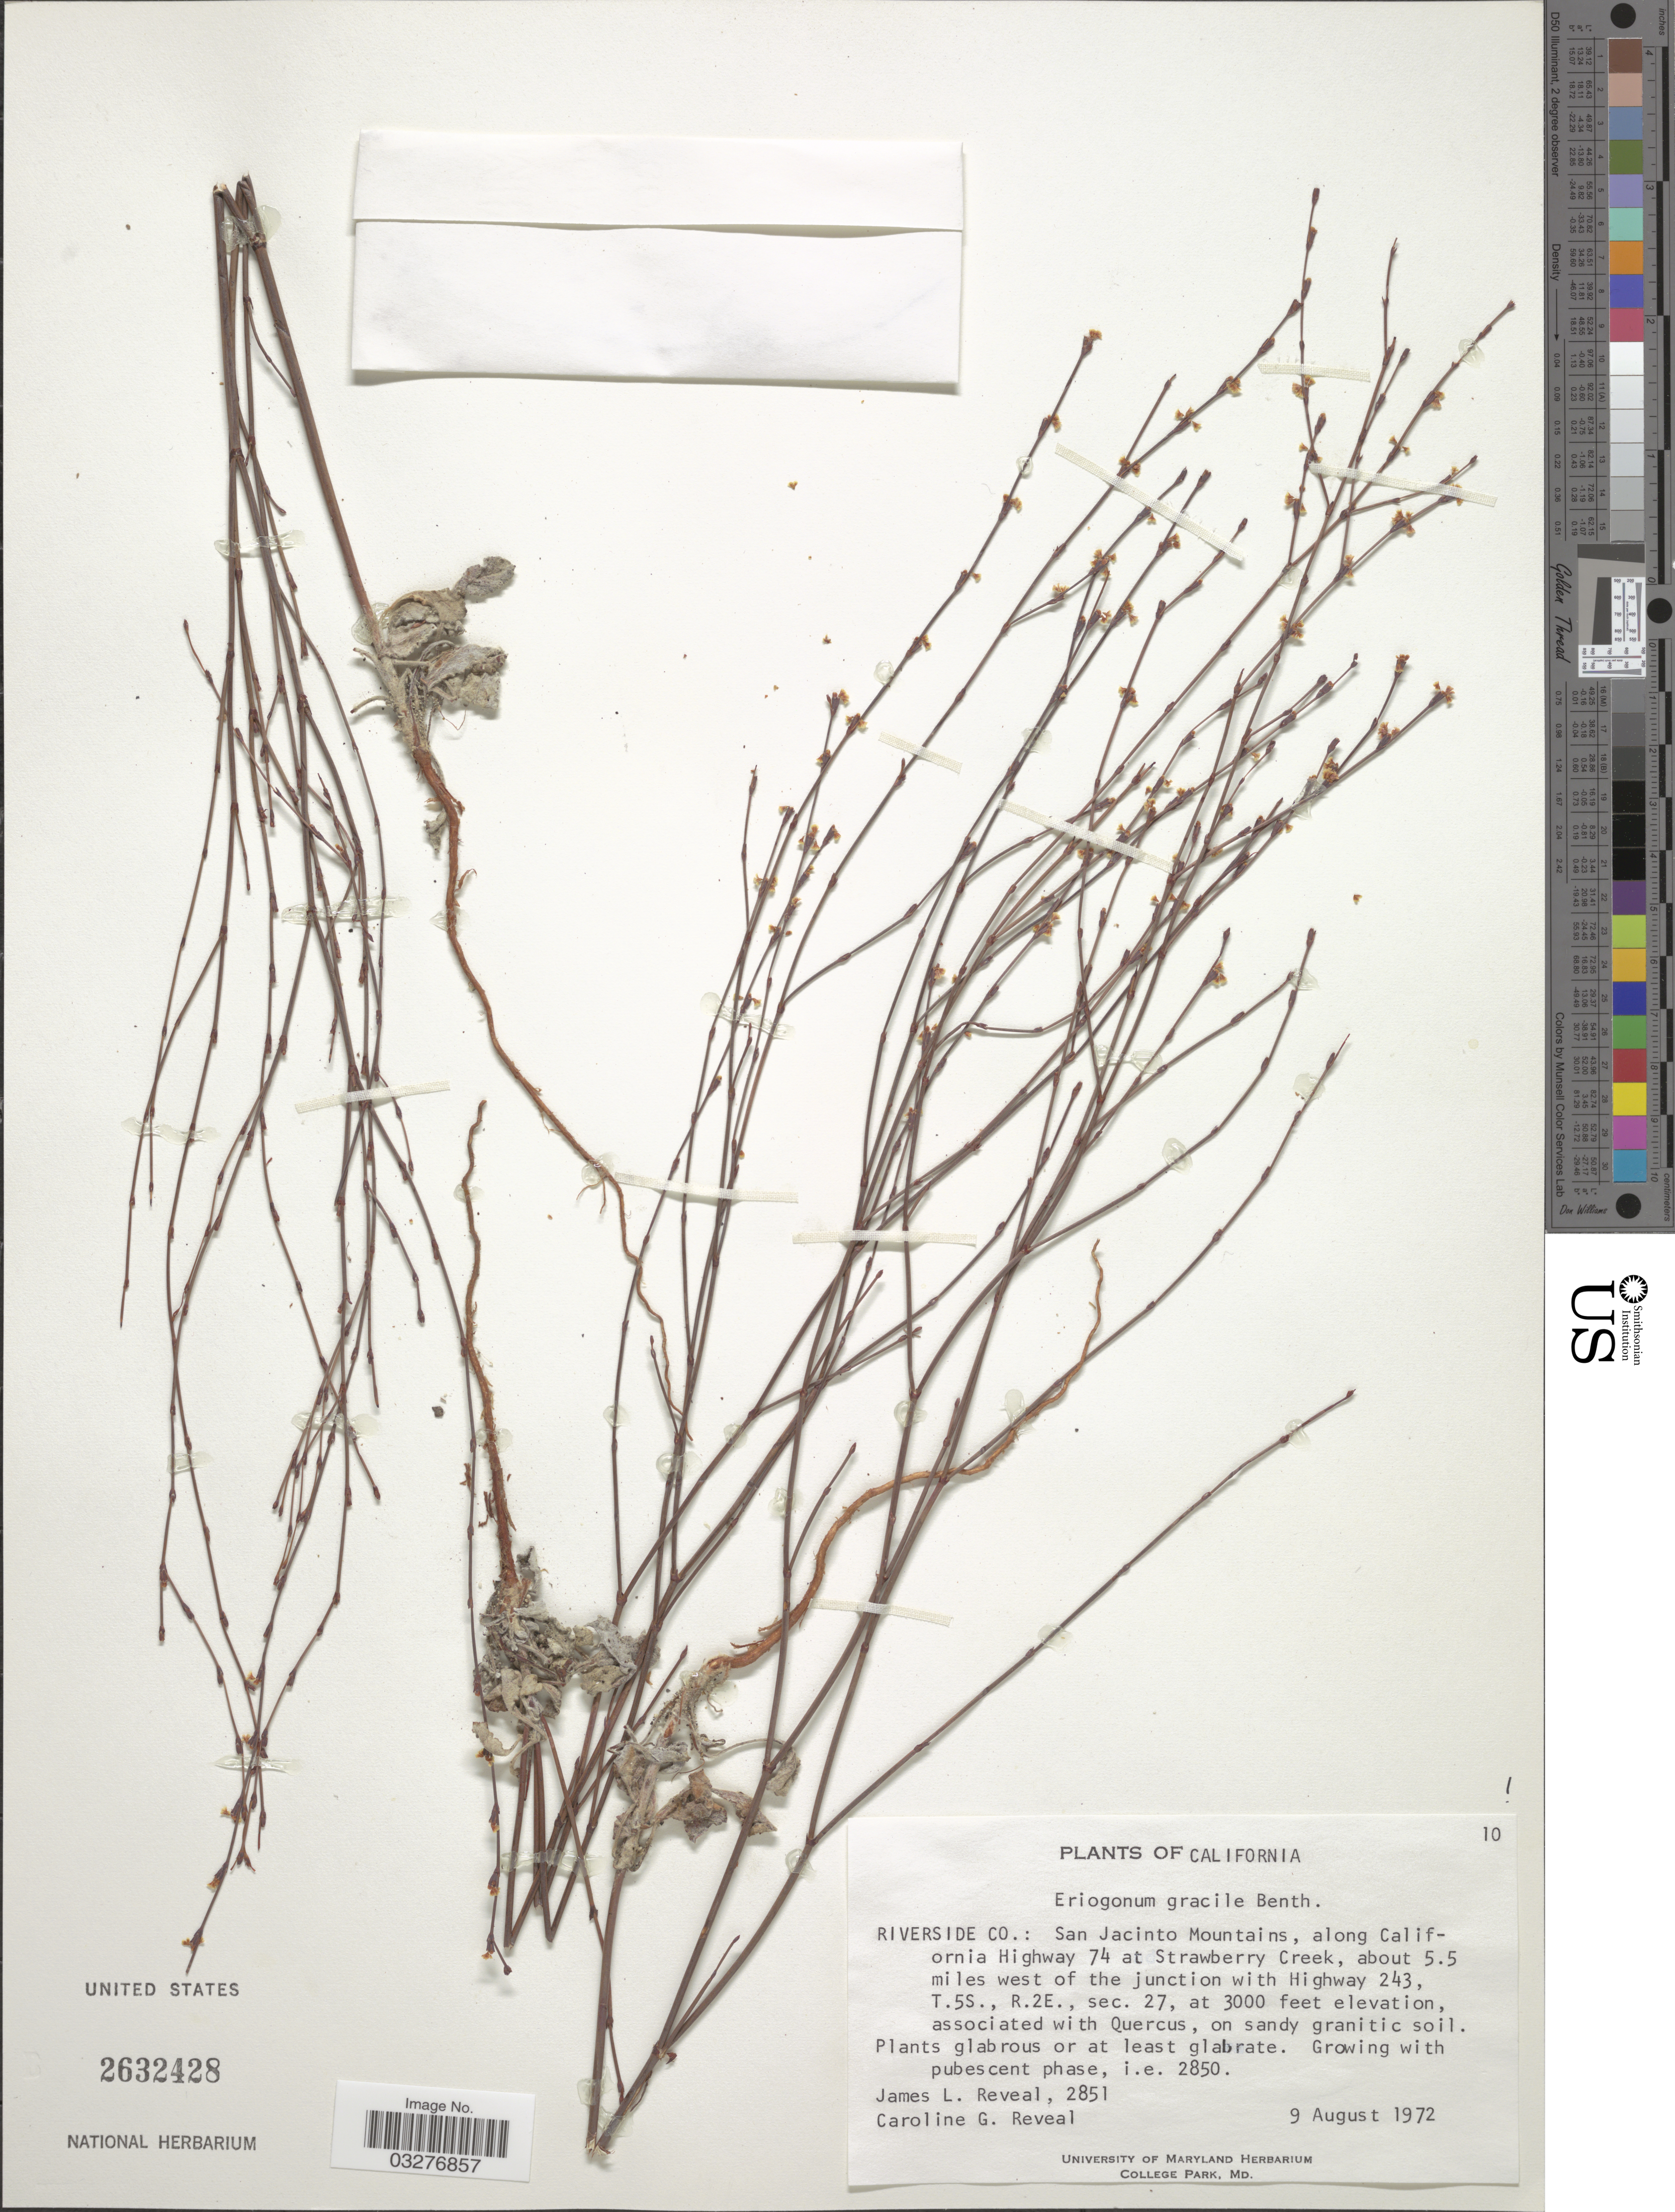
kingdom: Plantae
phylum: Tracheophyta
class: Magnoliopsida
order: Caryophyllales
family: Polygonaceae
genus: Eriogonum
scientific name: Eriogonum gracile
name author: Benth.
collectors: J. L. Reveal & C. G. Reveal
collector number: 2851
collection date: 1972-08-09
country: United States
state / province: California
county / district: Riverside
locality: Riverside Co.: San Jacinto Mountains, along California Highway 74 at Strawberry Creek, about 5.5 miles west of the junction with Highway 243, T.5S., R.2E., sec. 27.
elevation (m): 914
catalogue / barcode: US 2632428